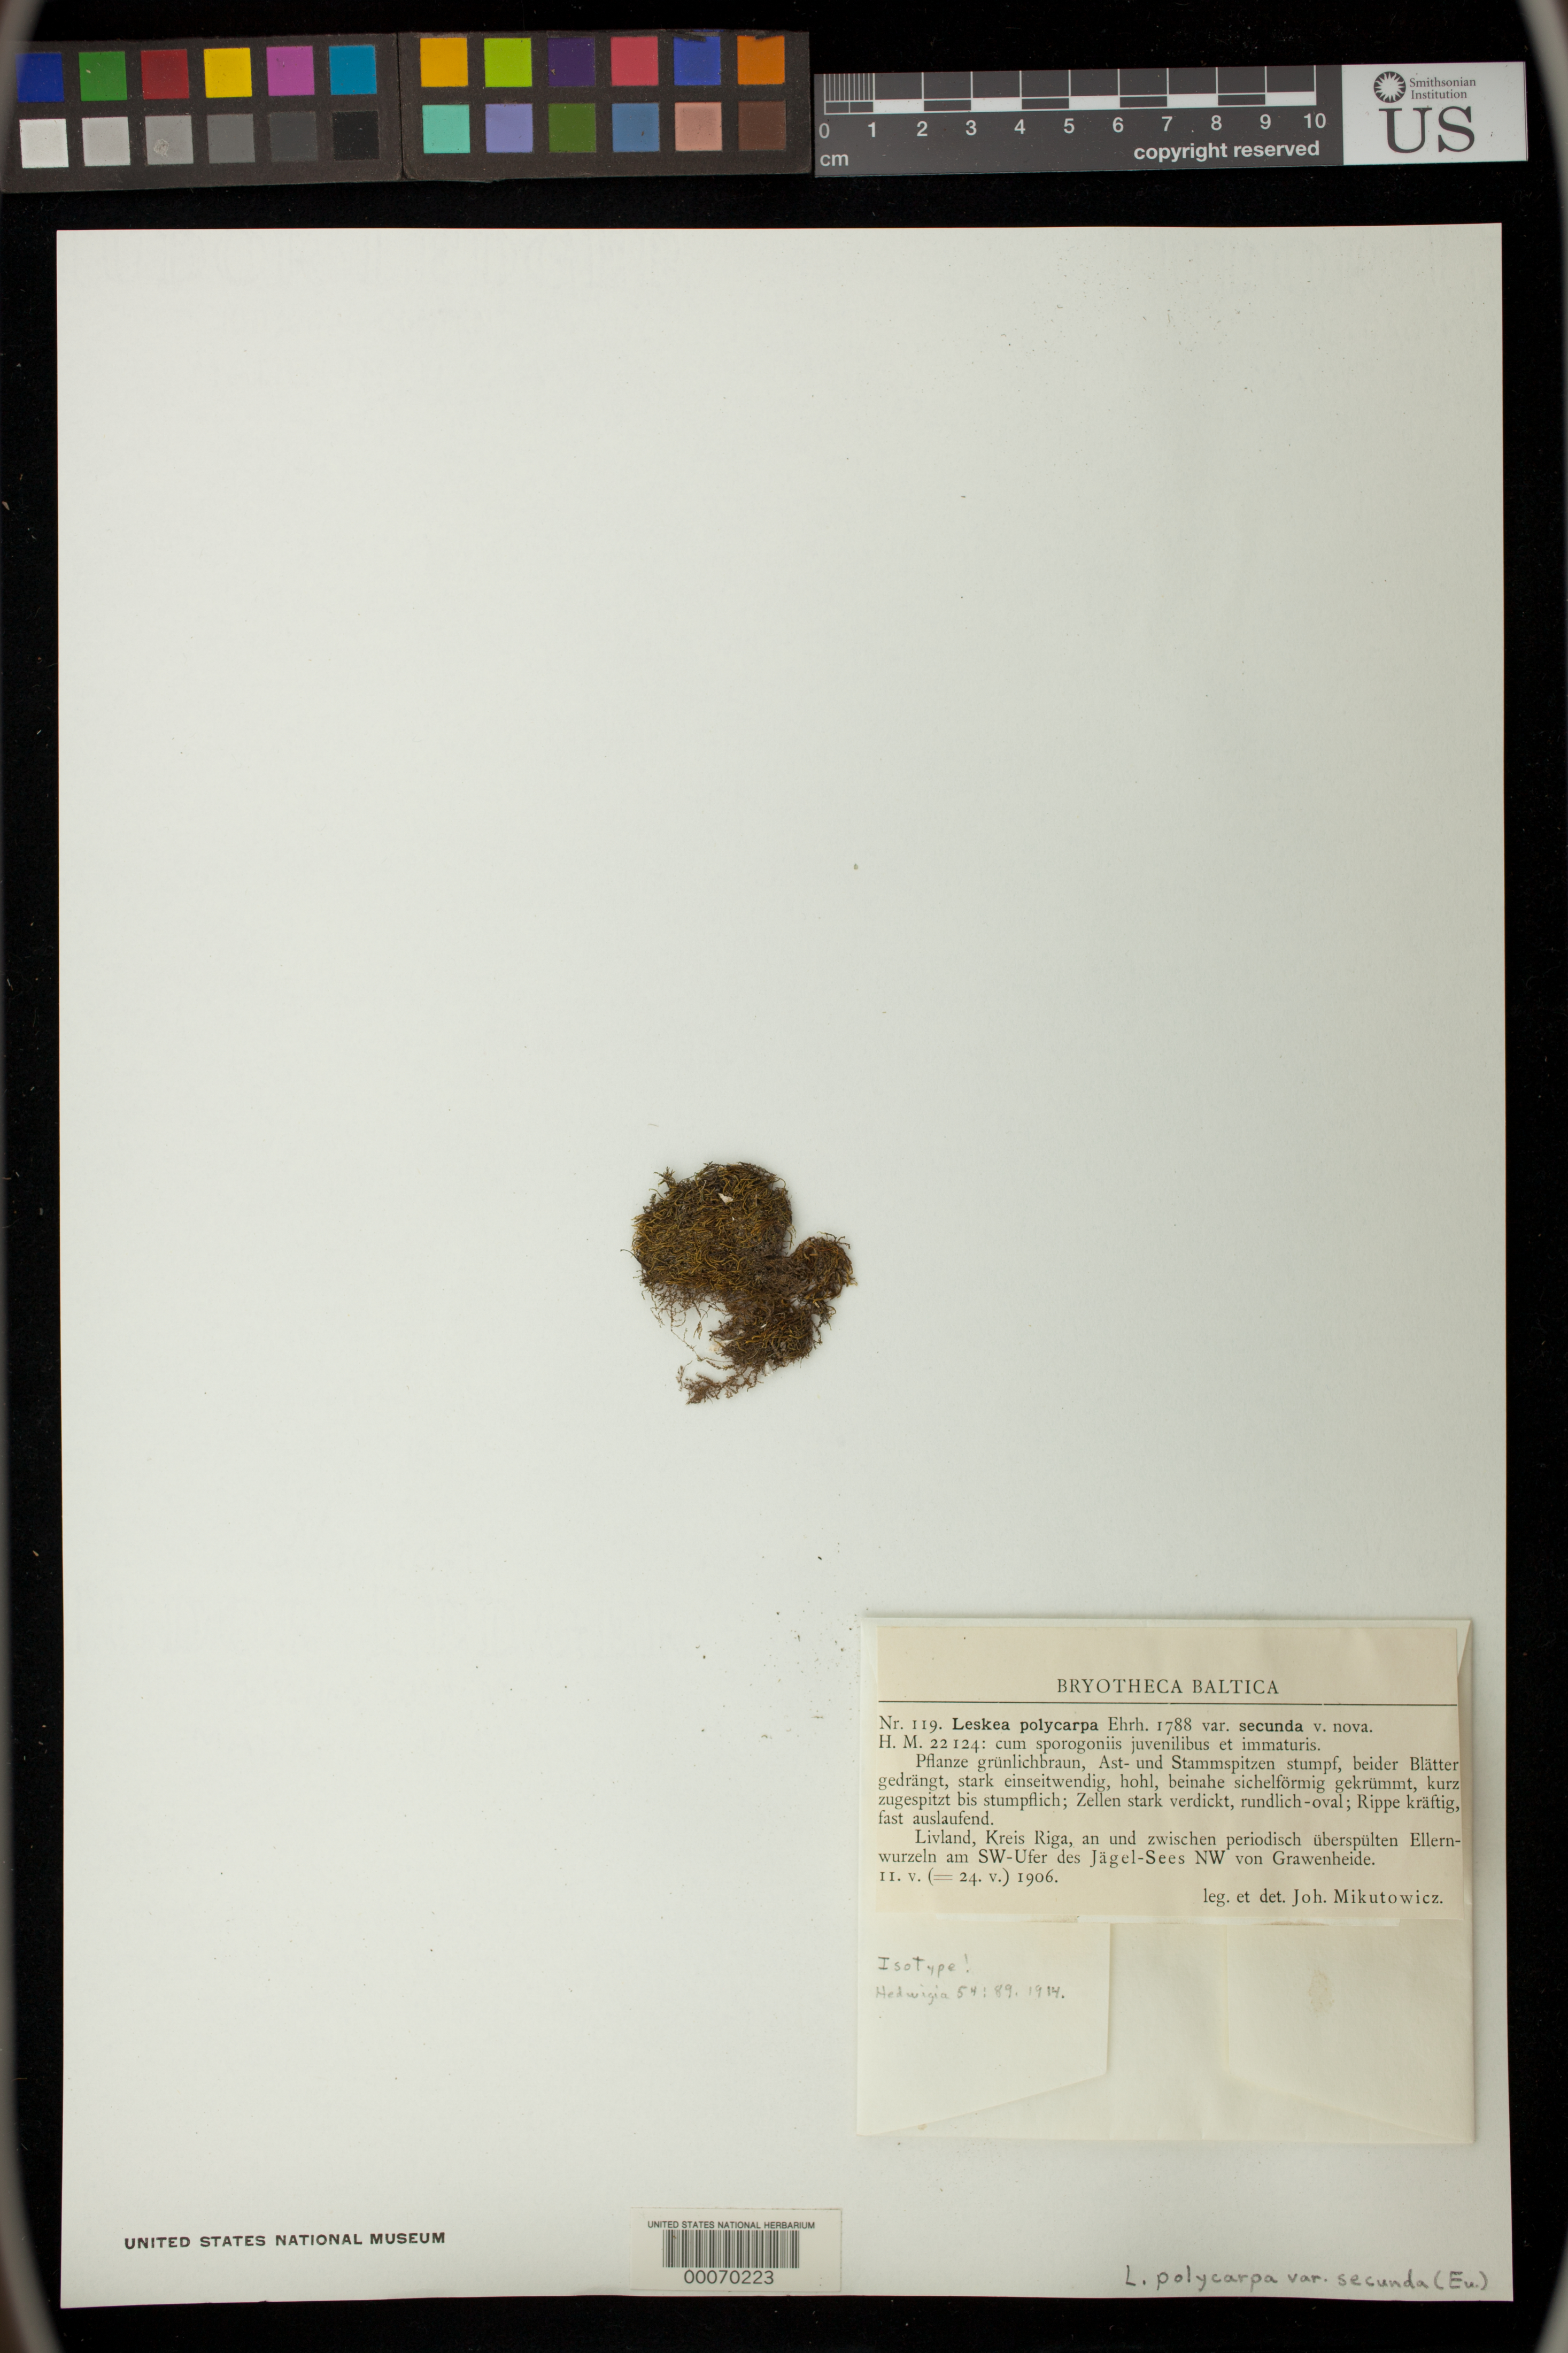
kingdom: Plantae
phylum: Bryophyta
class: Bryopsida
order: Hypnales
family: Leskeaceae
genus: Leskea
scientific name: Leskea polycarpa var. secunda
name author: Hand.-Mazz.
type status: Isotype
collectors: J. M. Mikutowicz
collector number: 119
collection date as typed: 24 May 1906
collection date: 1906-05-24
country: Latvia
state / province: Riga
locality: Kreis Riga. [Riga District]